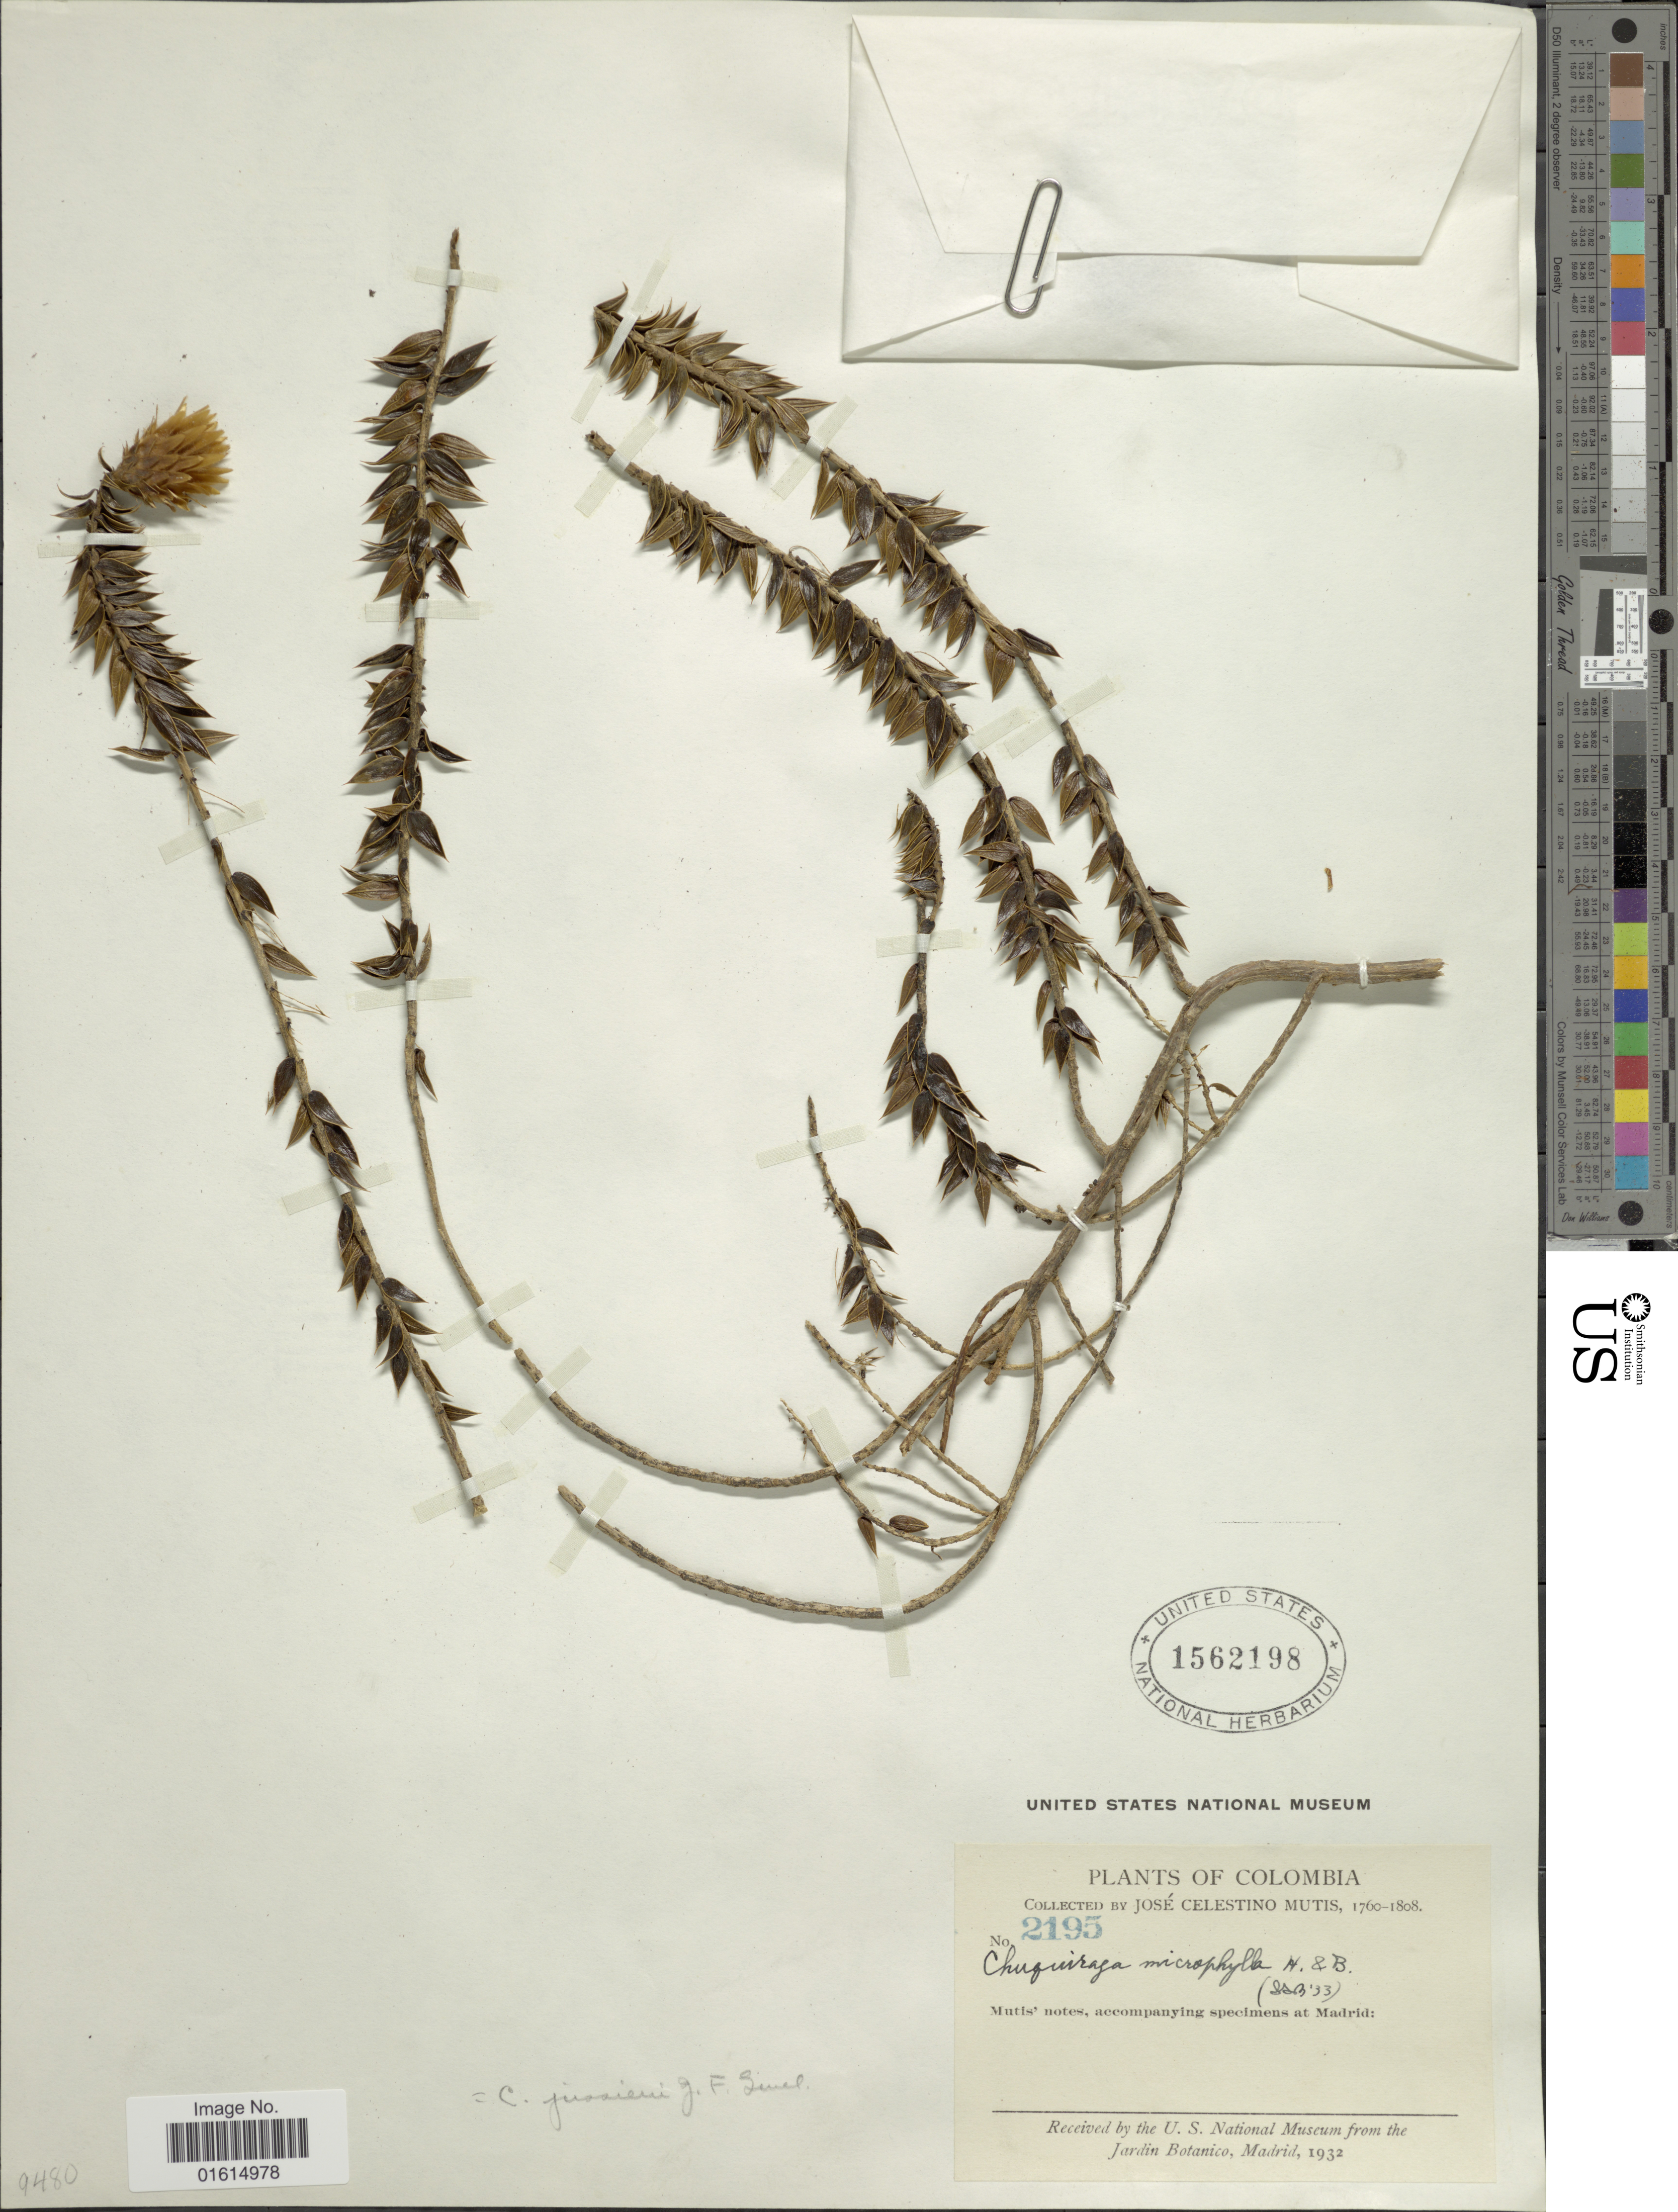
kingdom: Plantae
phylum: Tracheophyta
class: Magnoliopsida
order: Asterales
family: Asteraceae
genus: Chuquiraga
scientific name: Chuquiraga jussieui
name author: J.F. Gmel.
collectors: J. C. B. Mutis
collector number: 2195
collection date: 1760/1808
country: Colombia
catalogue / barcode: US 1562198